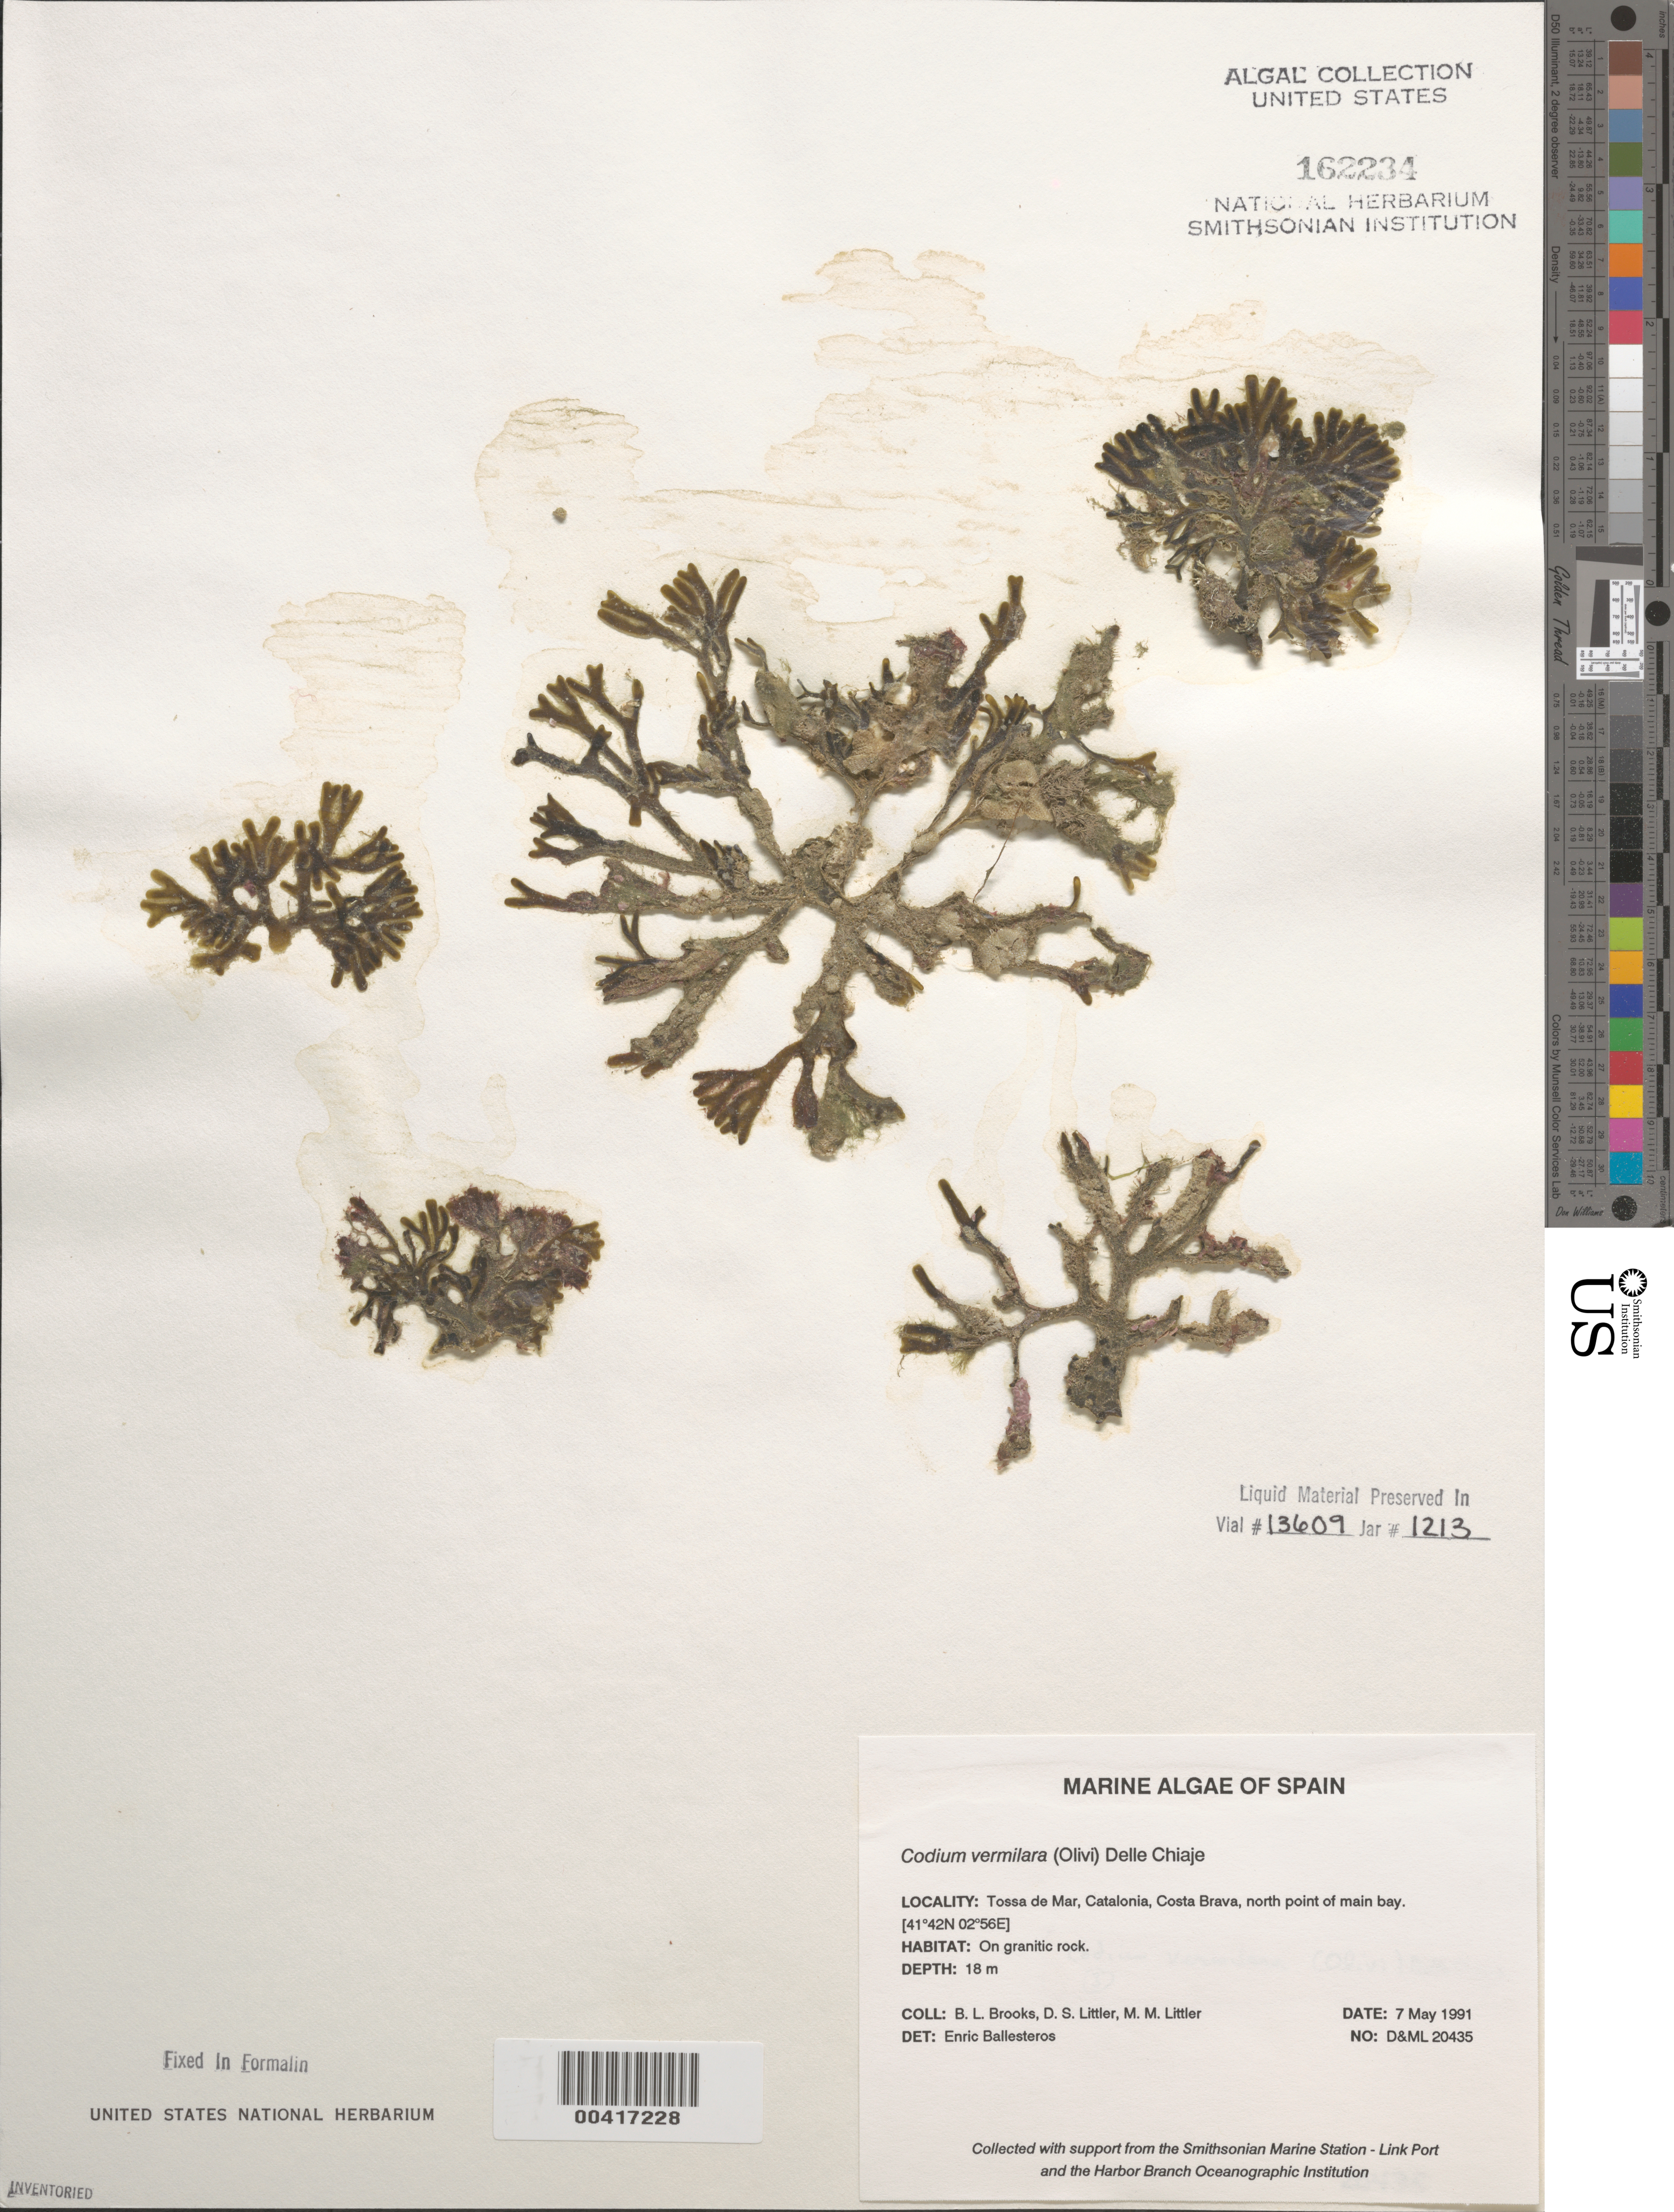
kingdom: Plantae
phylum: Chlorophyta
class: Ulvophyceae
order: Bryopsidales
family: Codiaceae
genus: Codium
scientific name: Codium vermilara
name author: (Olivi) Chiaje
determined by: Ballesteros, E.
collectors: B. Brooks, D. S. Littler & M. M. Littler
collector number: D&ML 20435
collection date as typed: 07 May 1991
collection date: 1991-05-07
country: Spain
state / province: Catalunya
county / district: Girona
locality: Tossa de Mar, Costa Brava, Catalonia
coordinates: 41 42N, 02 56E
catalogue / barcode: US 162234